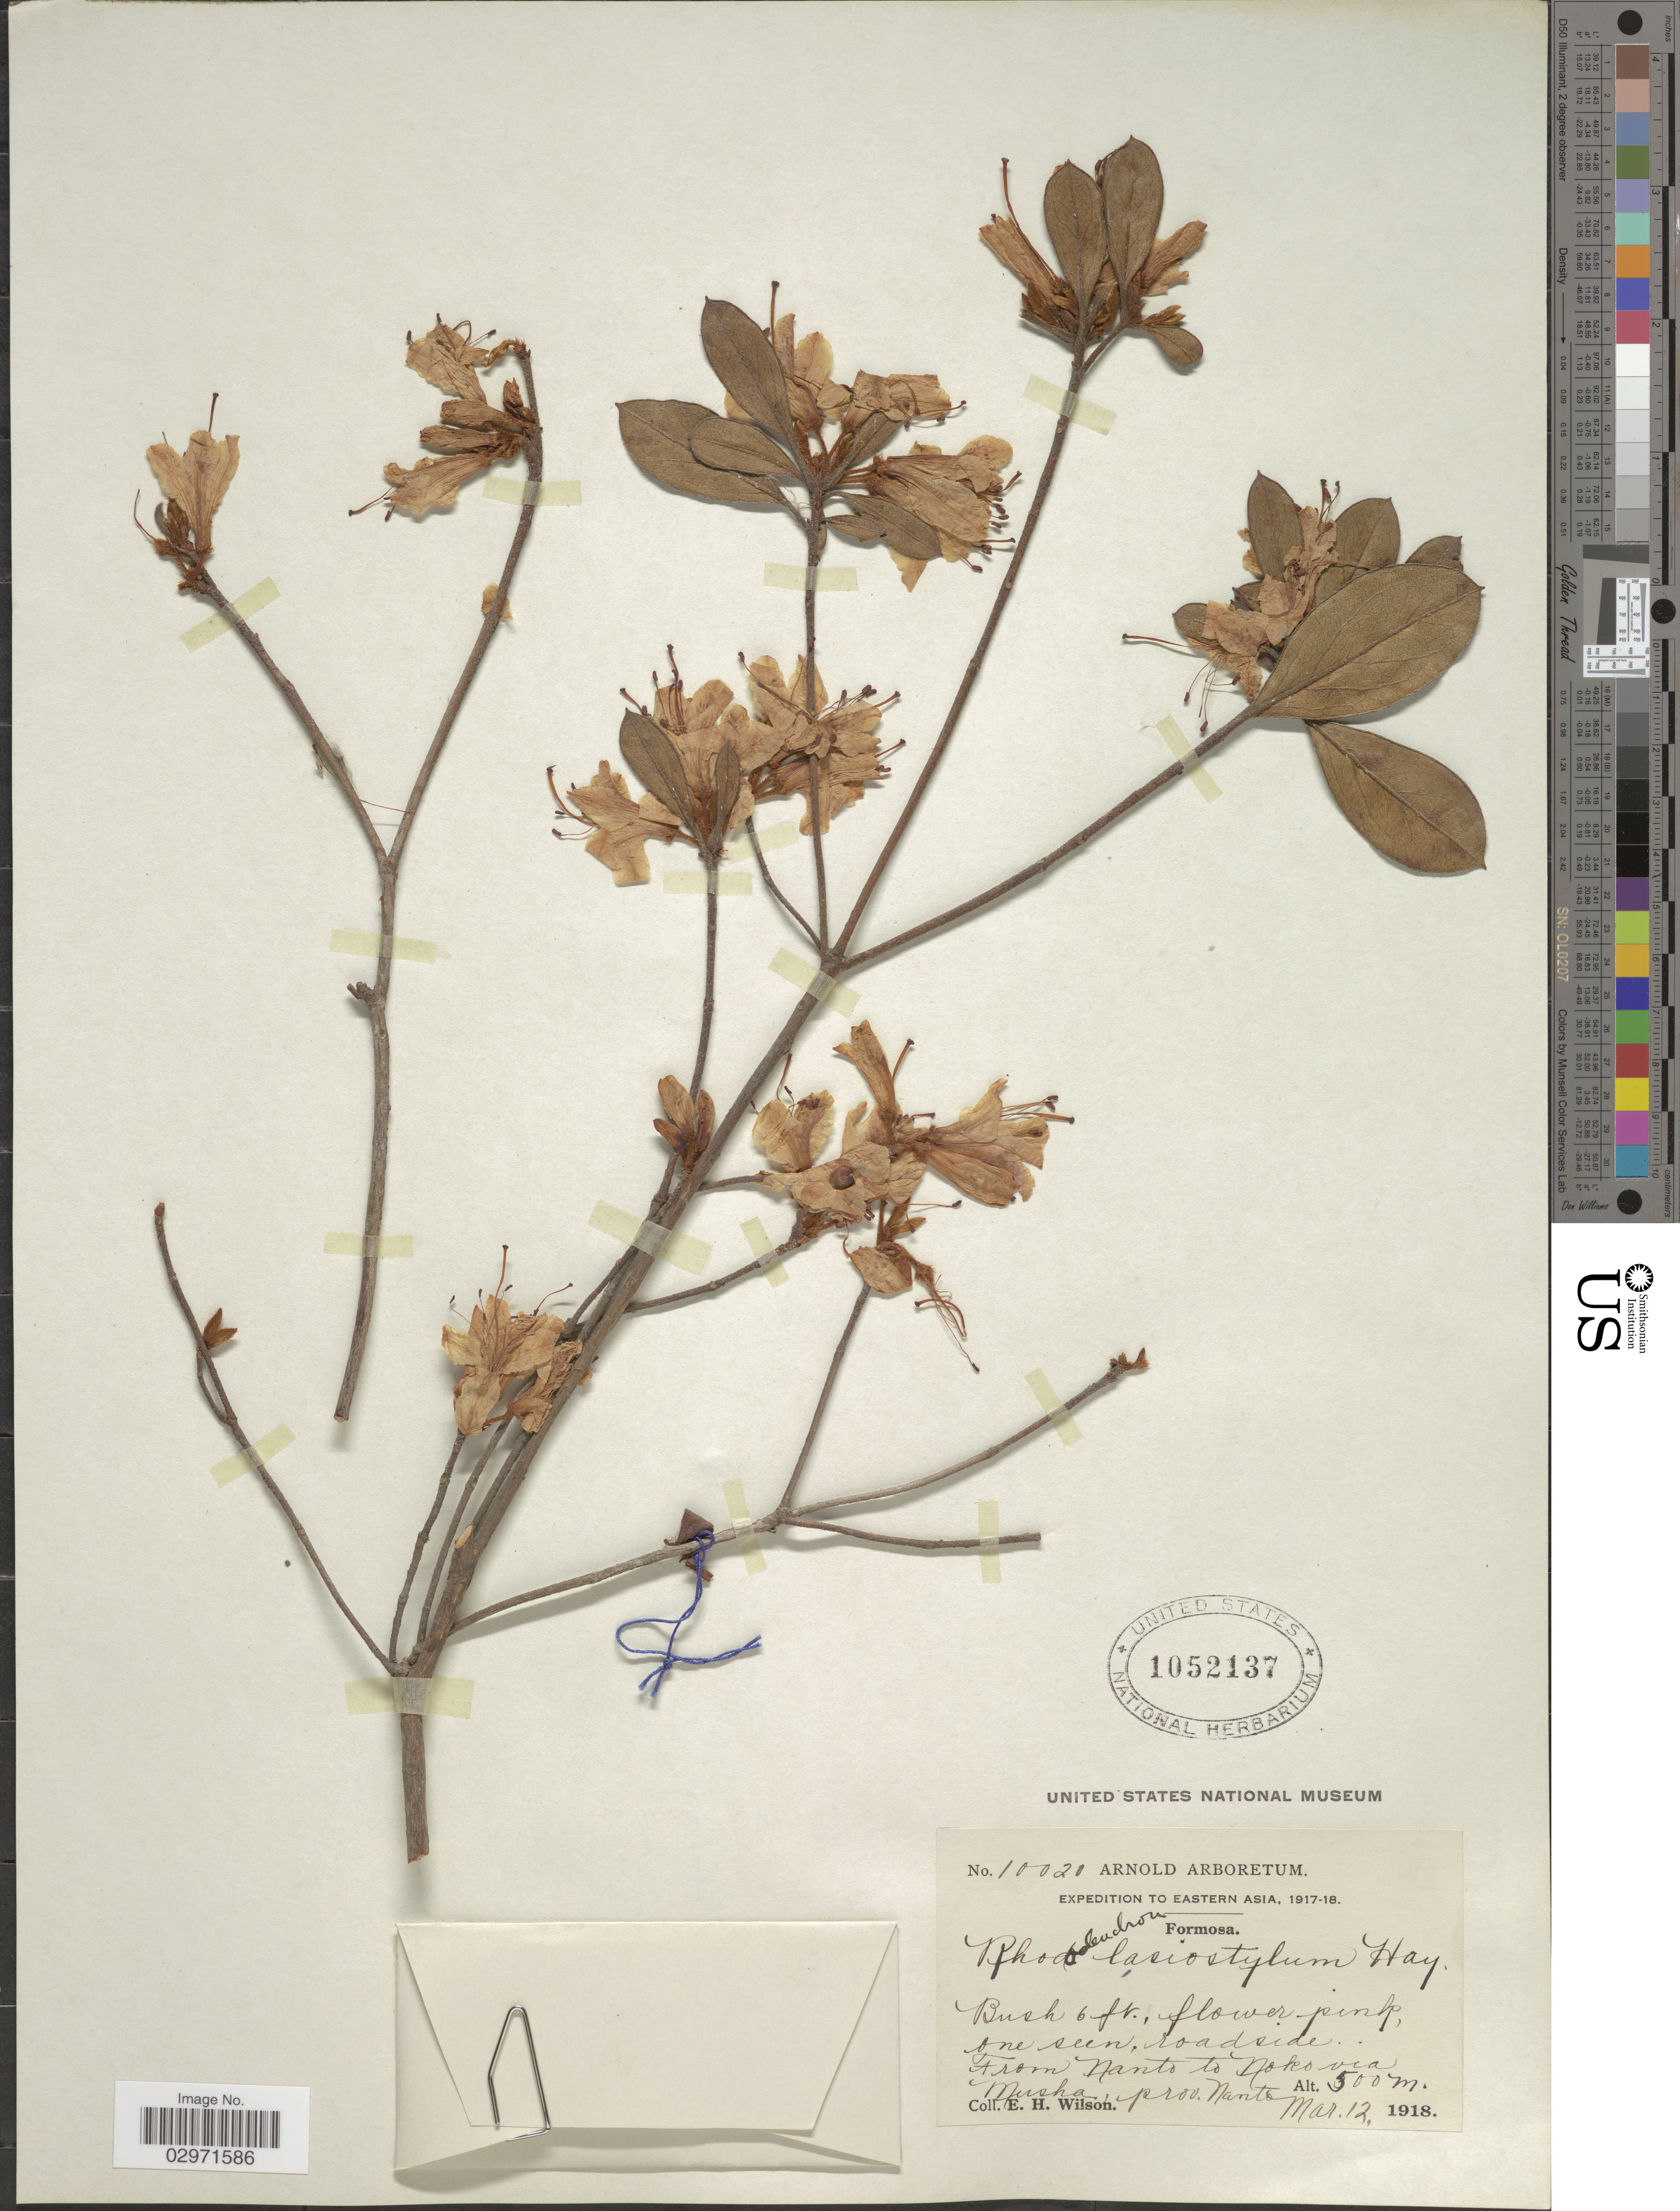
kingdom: Plantae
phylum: Tracheophyta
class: Magnoliopsida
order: Ericales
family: Ericaceae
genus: Rhododendron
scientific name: Rhododendron lasiostylum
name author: Hayata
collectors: E. Wilson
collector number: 10020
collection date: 1918-03-12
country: Taiwan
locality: Formosa. From Nanto to Noko via Musha, prov. Nanto.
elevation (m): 500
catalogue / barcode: US 1052137